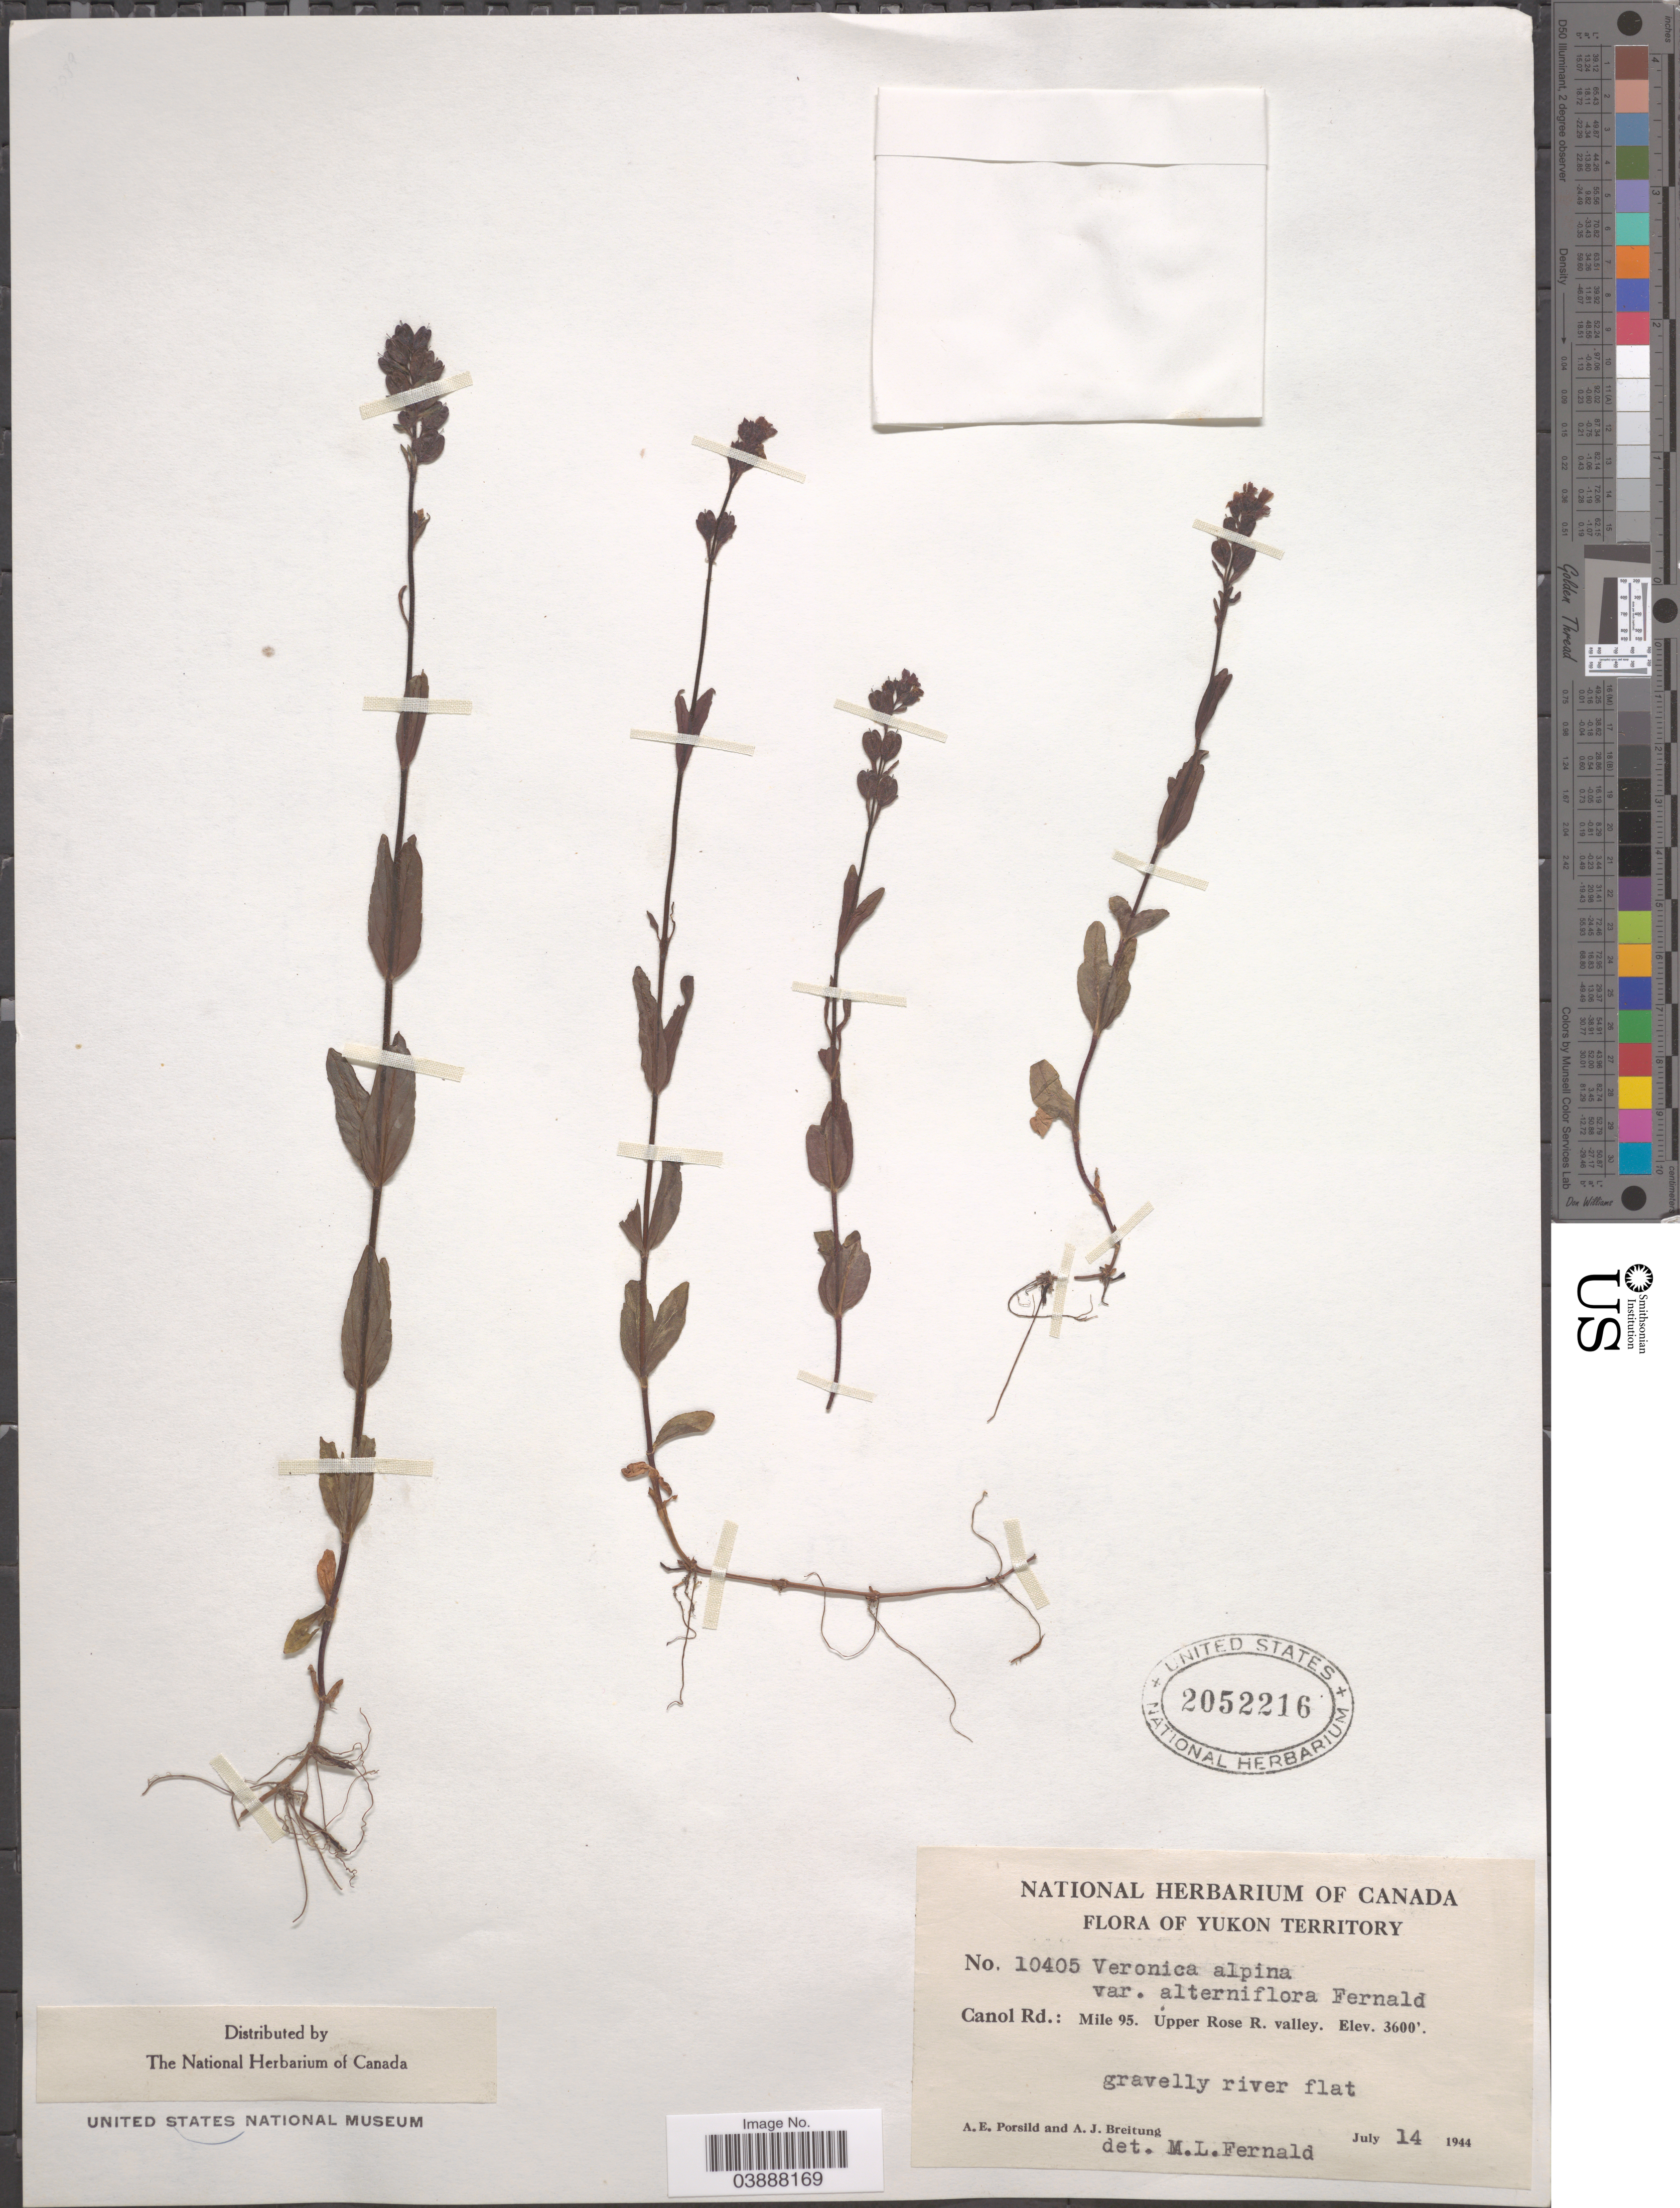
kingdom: Plantae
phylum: Tracheophyta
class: Magnoliopsida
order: Lamiales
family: Plantaginaceae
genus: Veronica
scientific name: Veronica wormskjoldii subsp. wormskjoldii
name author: Roem. & Schult.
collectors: A. E. Porsild & A. Breitung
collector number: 10405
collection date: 1944-07-14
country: Canada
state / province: Yukon Territory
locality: Canol Rd.: Mile 95. Upper Rose R. valley.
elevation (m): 1097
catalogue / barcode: US 2052216